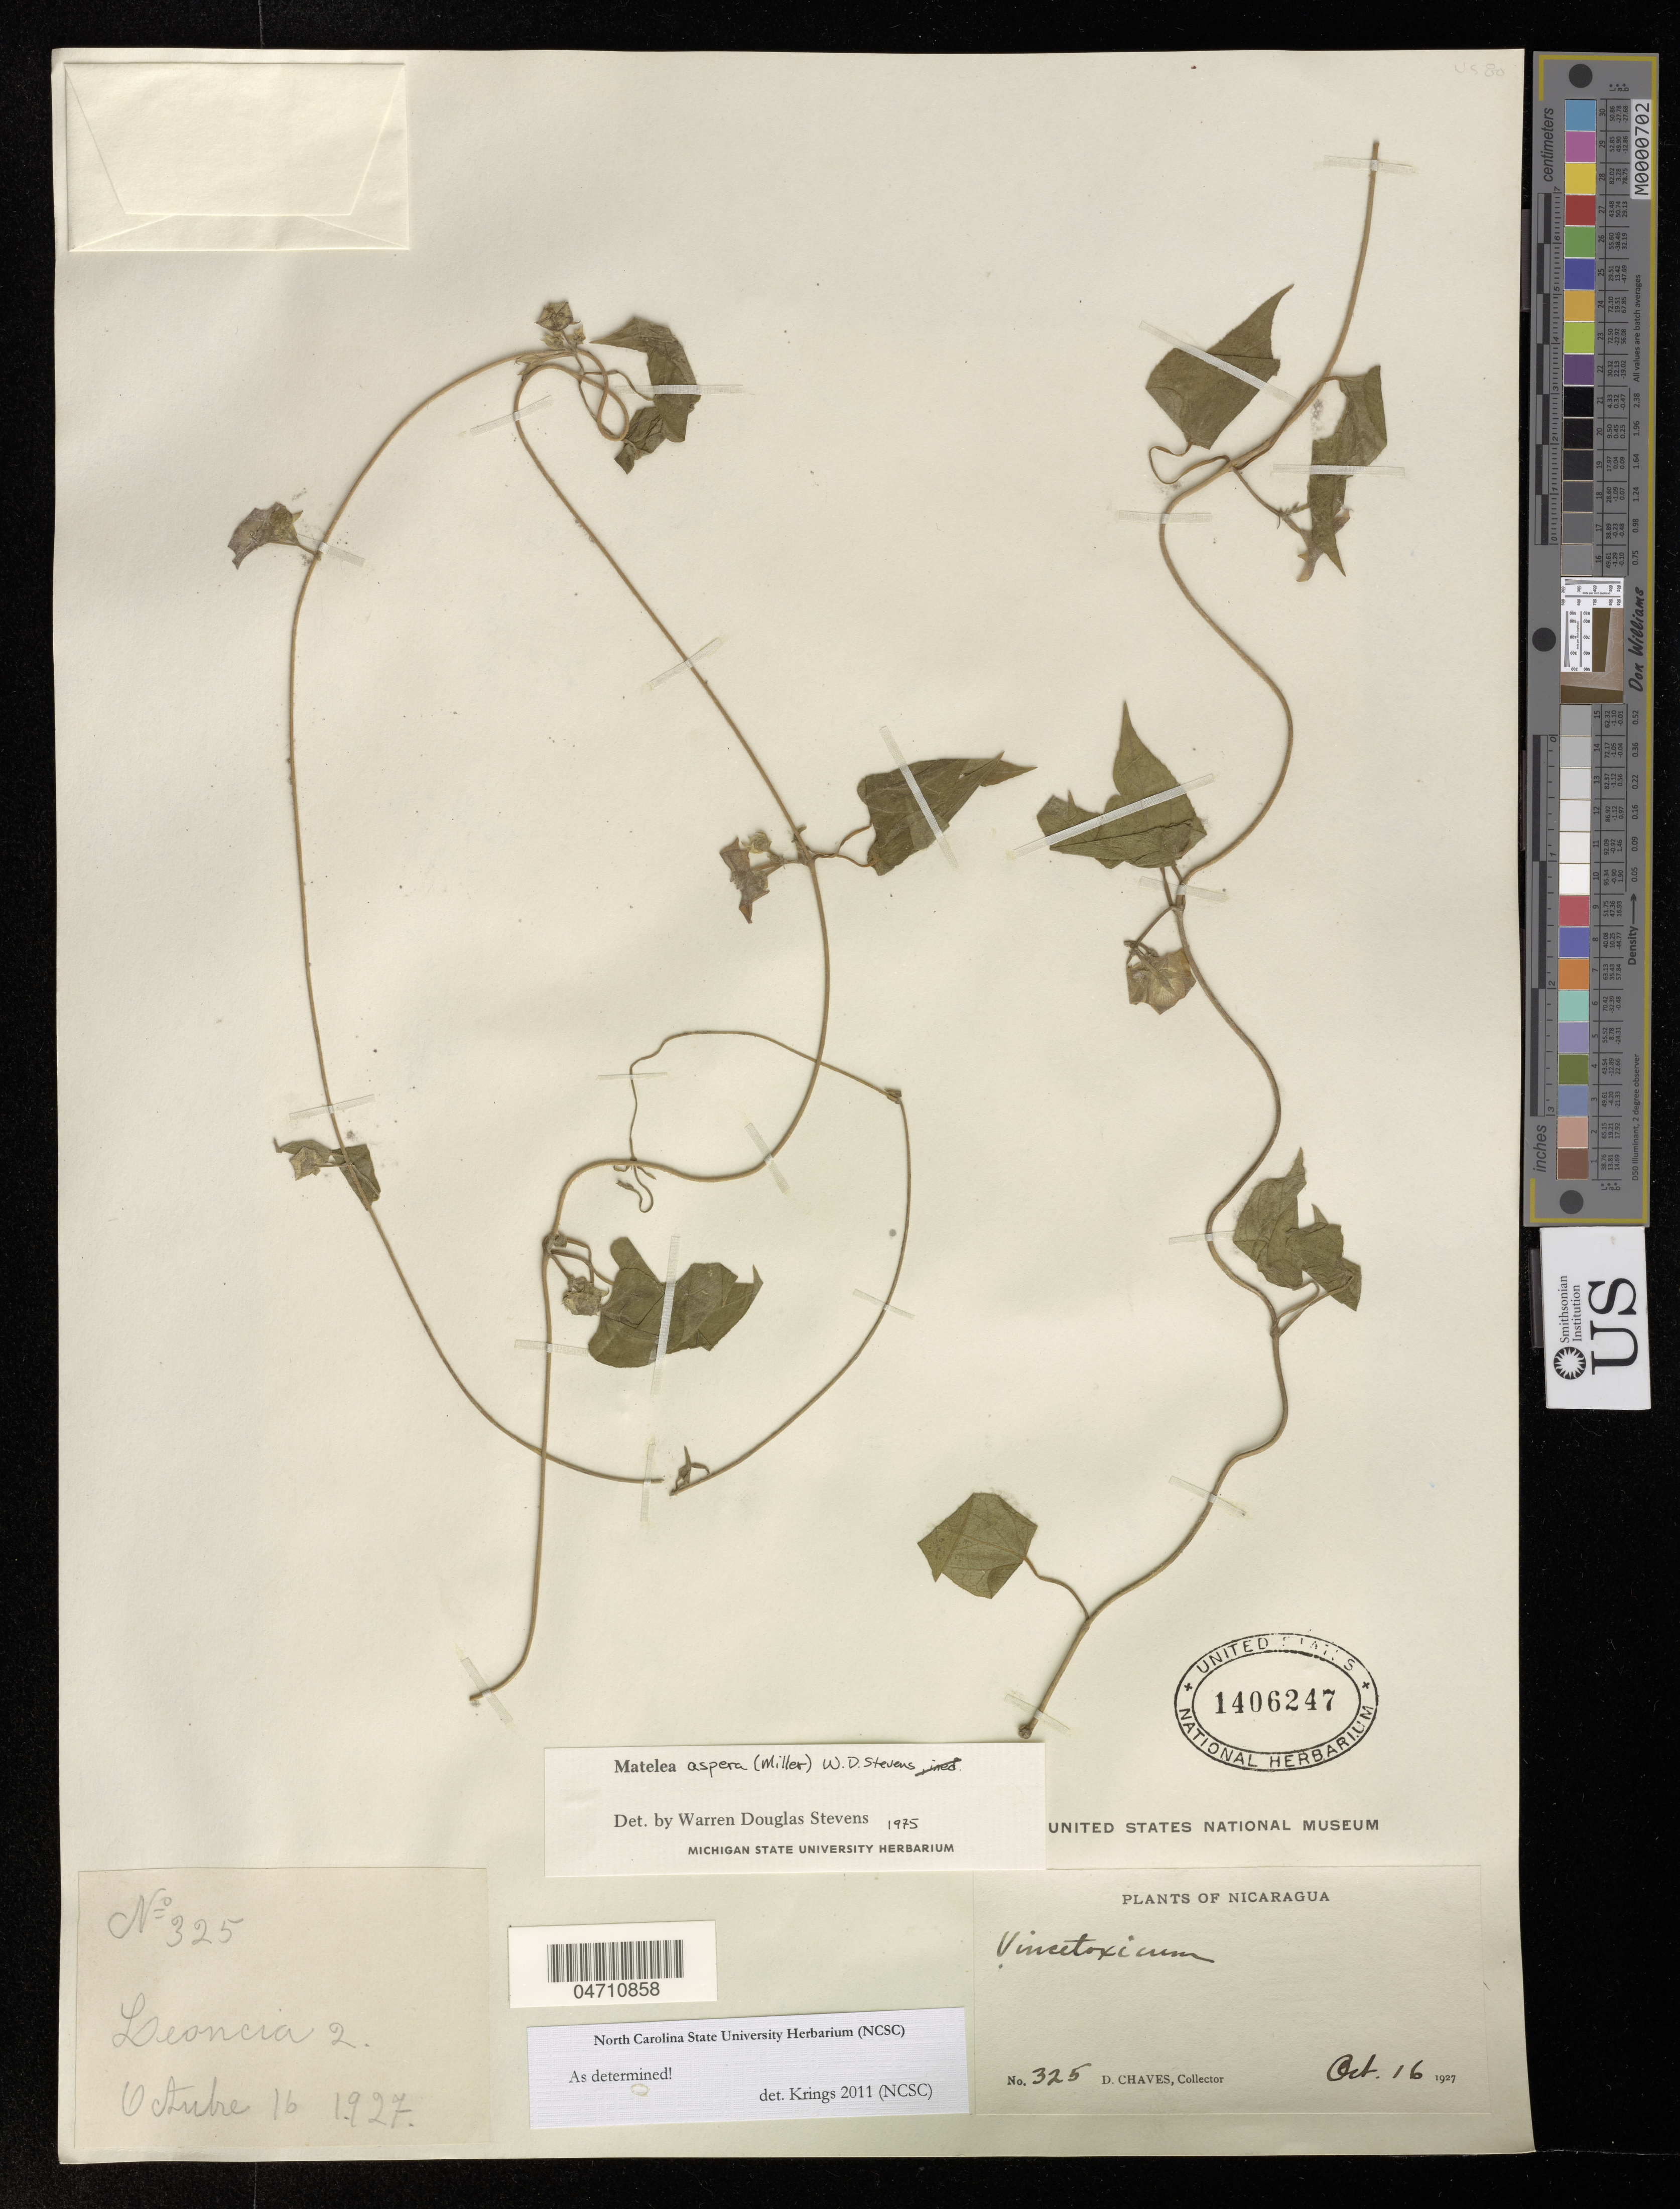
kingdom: Plantae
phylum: Tracheophyta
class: Magnoliopsida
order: Gentianales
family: Apocynaceae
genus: Matelea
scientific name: Matelea aspera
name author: (Mill.) W.D. Stevens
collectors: D. Chaves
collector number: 325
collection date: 1927-10-16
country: Nicaragua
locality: Leoncia 2.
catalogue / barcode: US 1406247